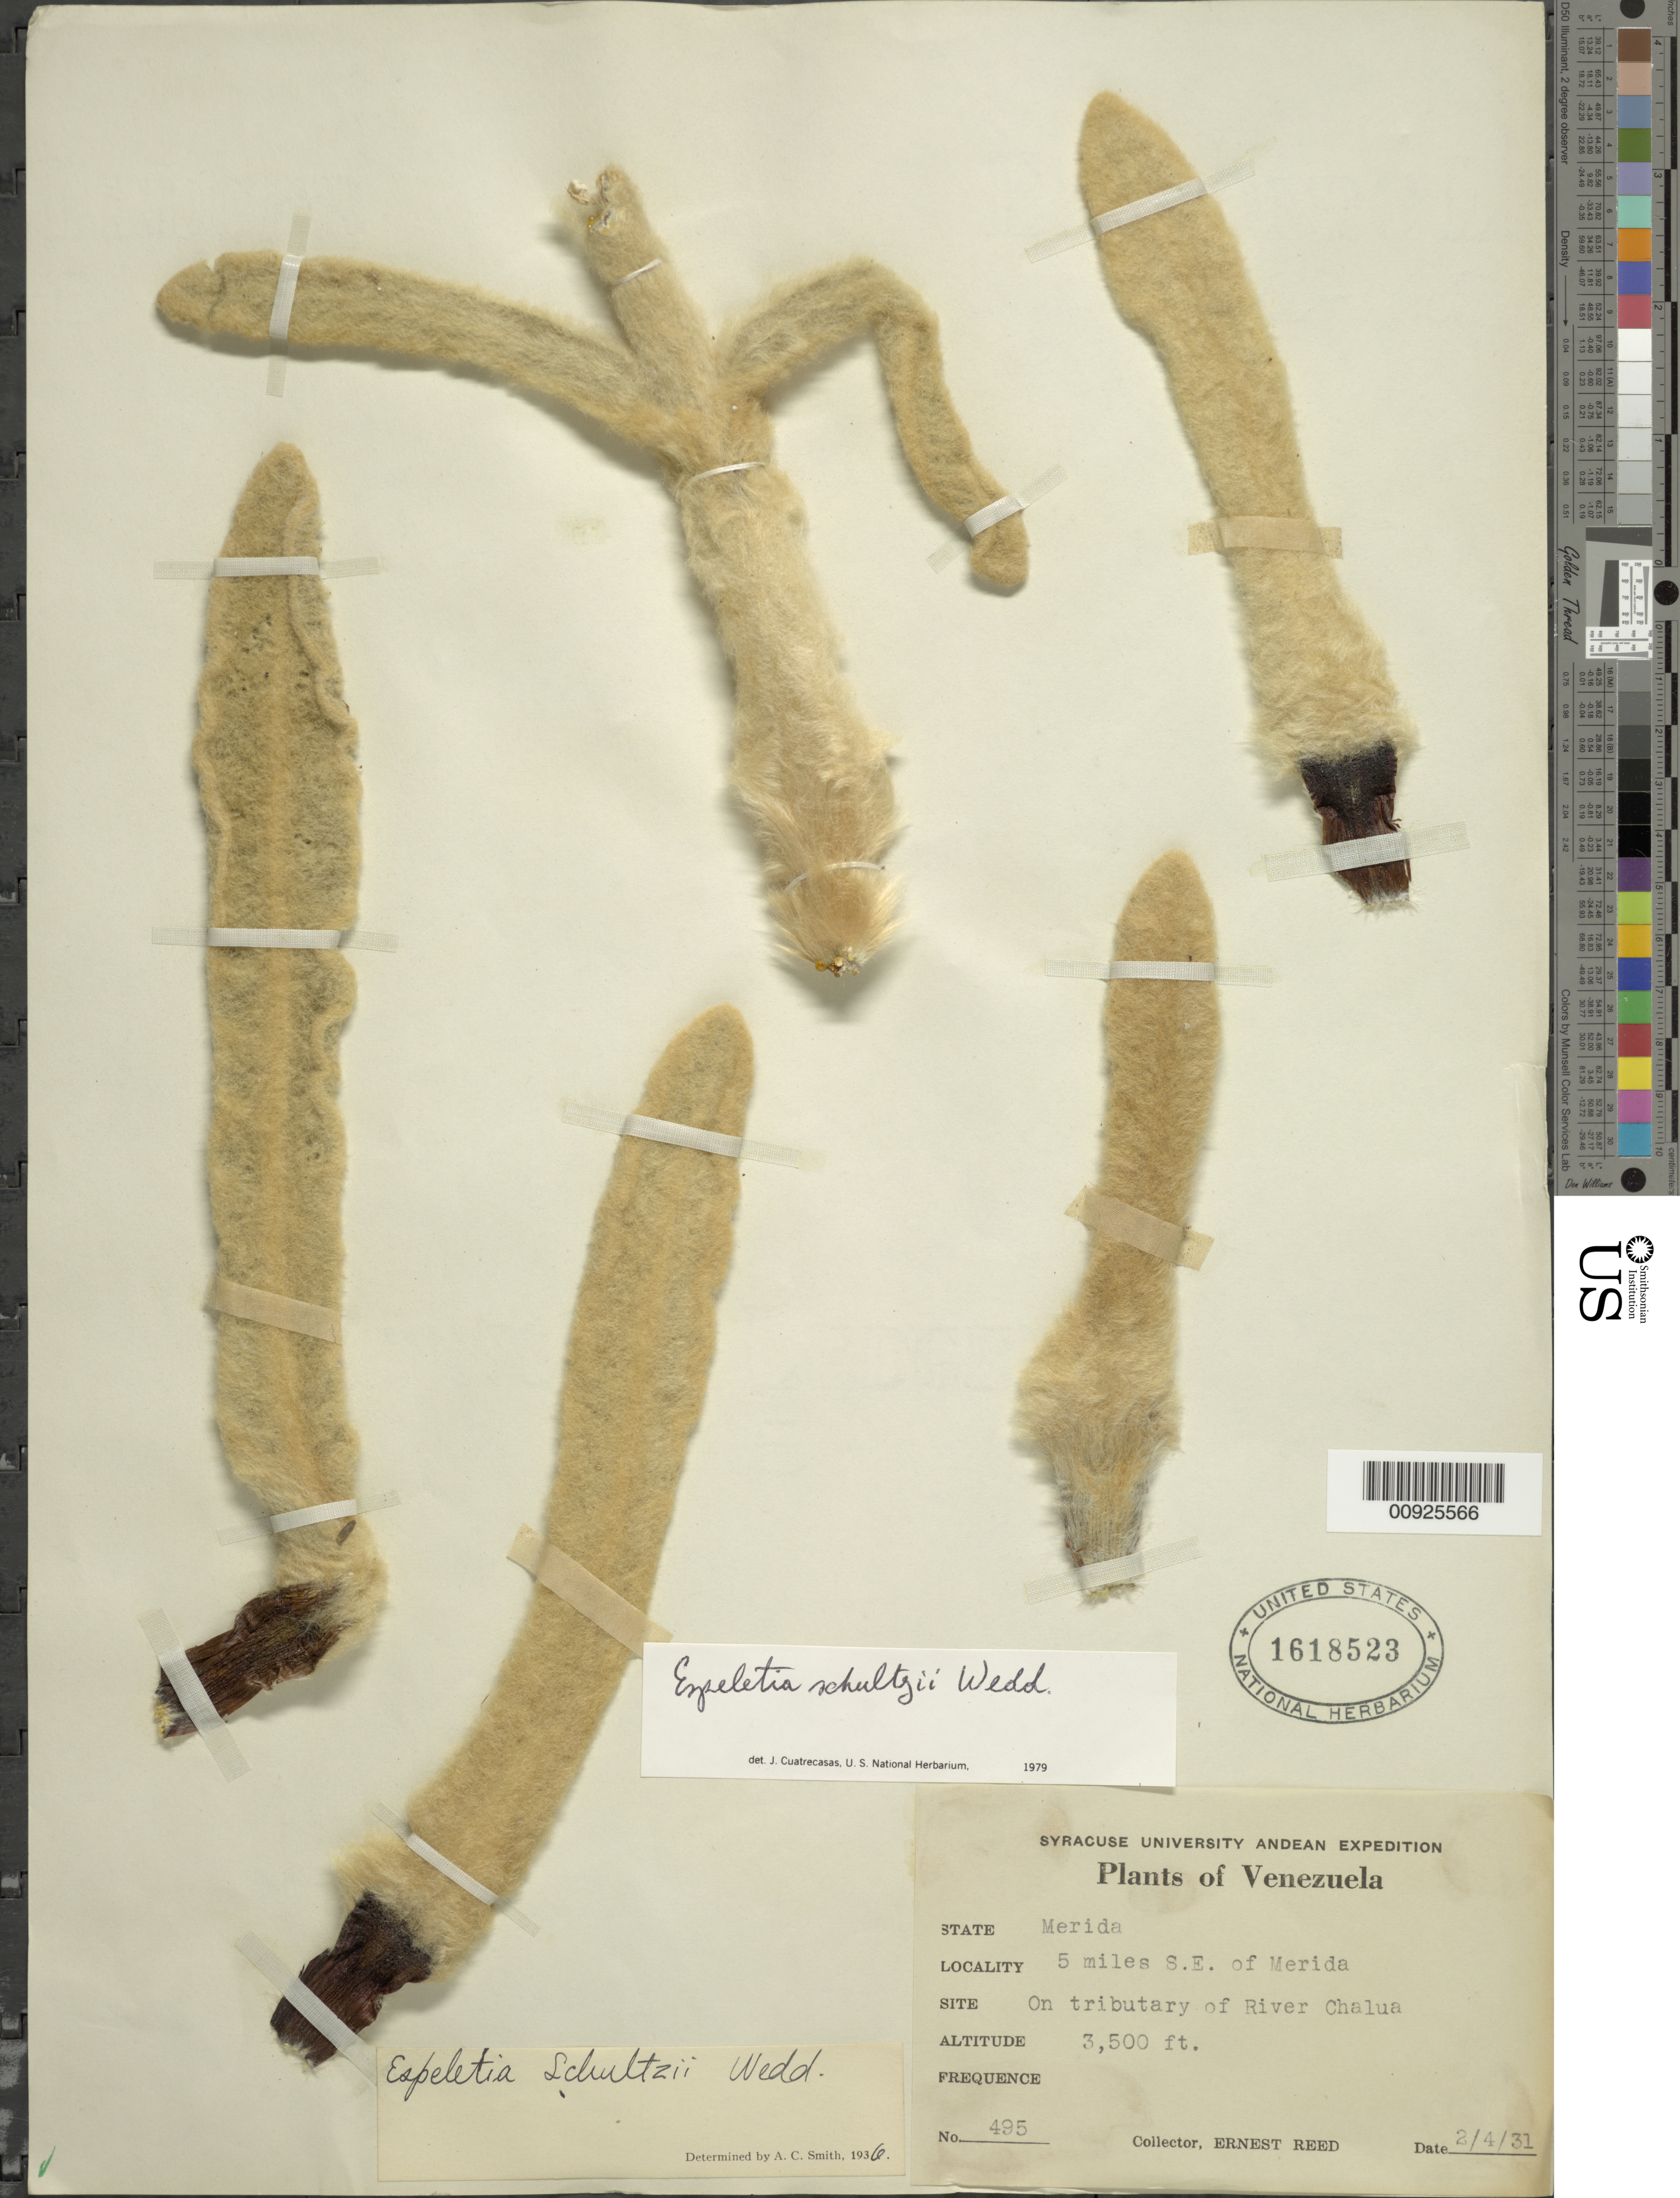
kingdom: Plantae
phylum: Tracheophyta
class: Magnoliopsida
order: Asterales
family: Asteraceae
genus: Espeletia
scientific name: Espeletia schultzii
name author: Wedd.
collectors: E. Reed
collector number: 496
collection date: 1931-04-02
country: Venezuela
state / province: Mérida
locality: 5 miles SE of Mérida, on tributary of River Chalua.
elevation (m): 3500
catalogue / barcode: US 1618522